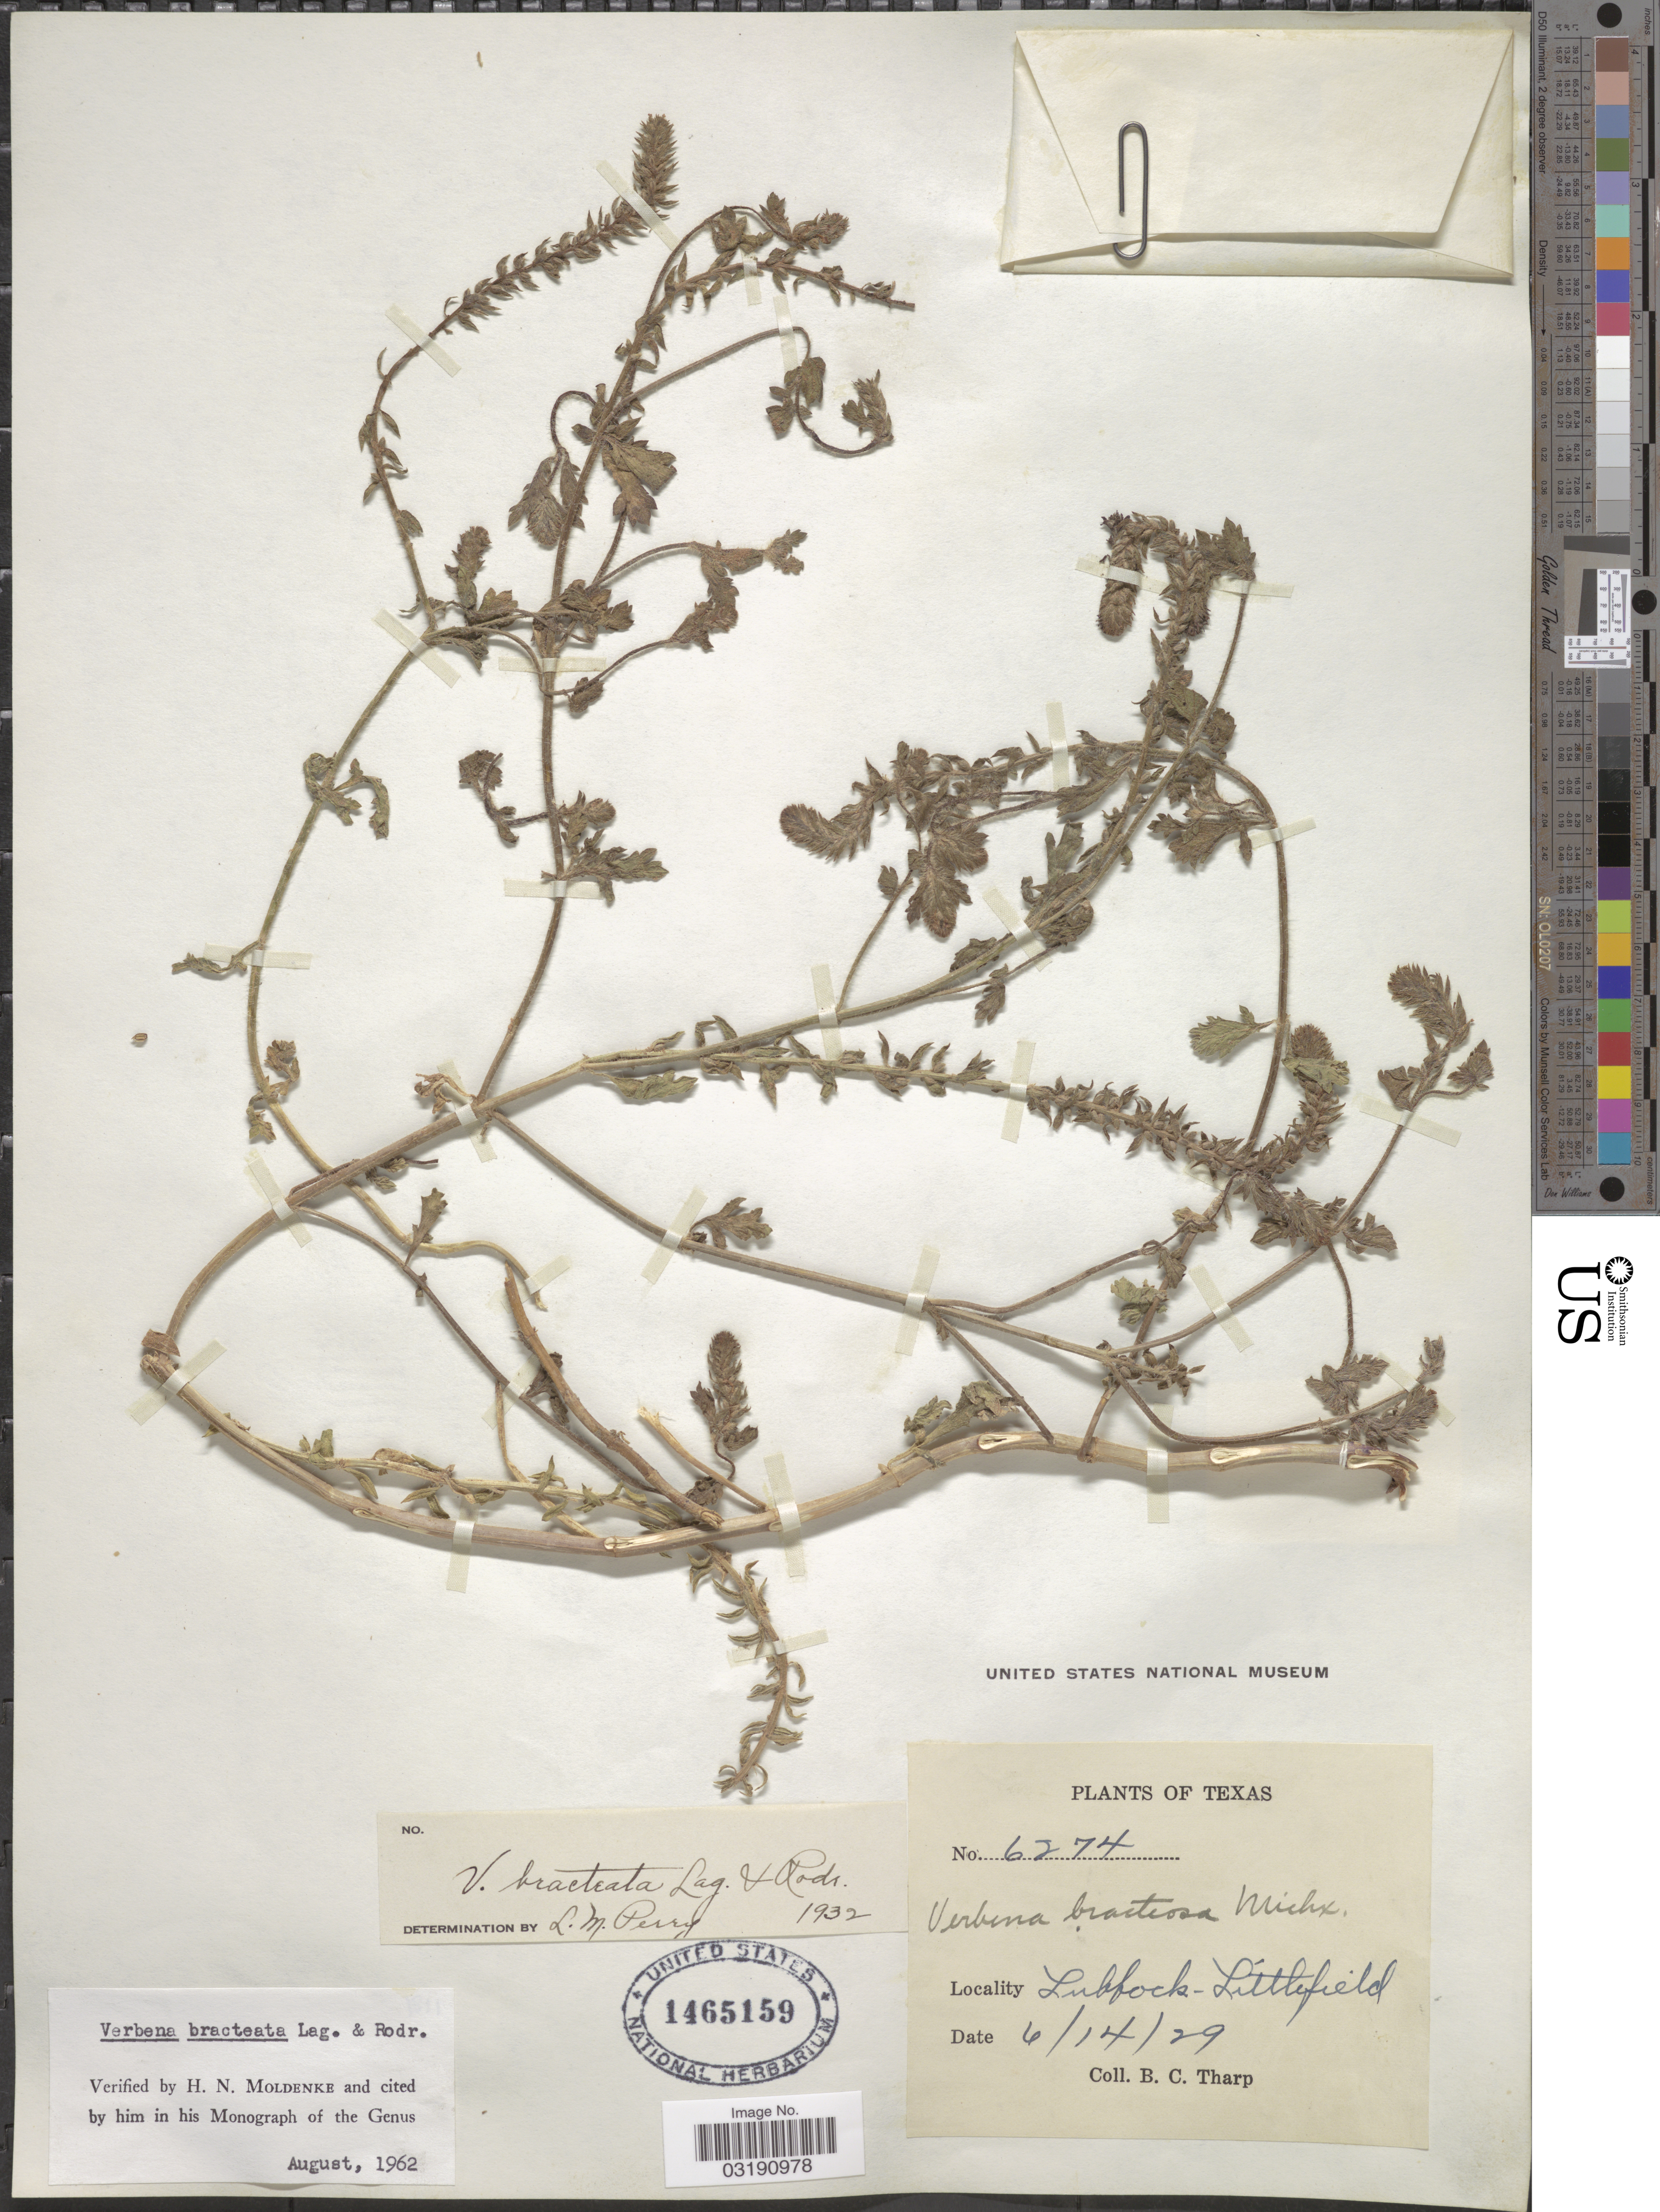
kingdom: Plantae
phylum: Tracheophyta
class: Magnoliopsida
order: Lamiales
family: Verbenaceae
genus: Verbena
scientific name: Verbena bracteata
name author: Cav. ex Lag. & Rodr.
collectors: B. C. Tharp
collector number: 6274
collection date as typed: Transcribed d/m/y: 14/6/29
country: United States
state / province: Texas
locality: Lubbock - Littlefield.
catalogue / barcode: US 1465159